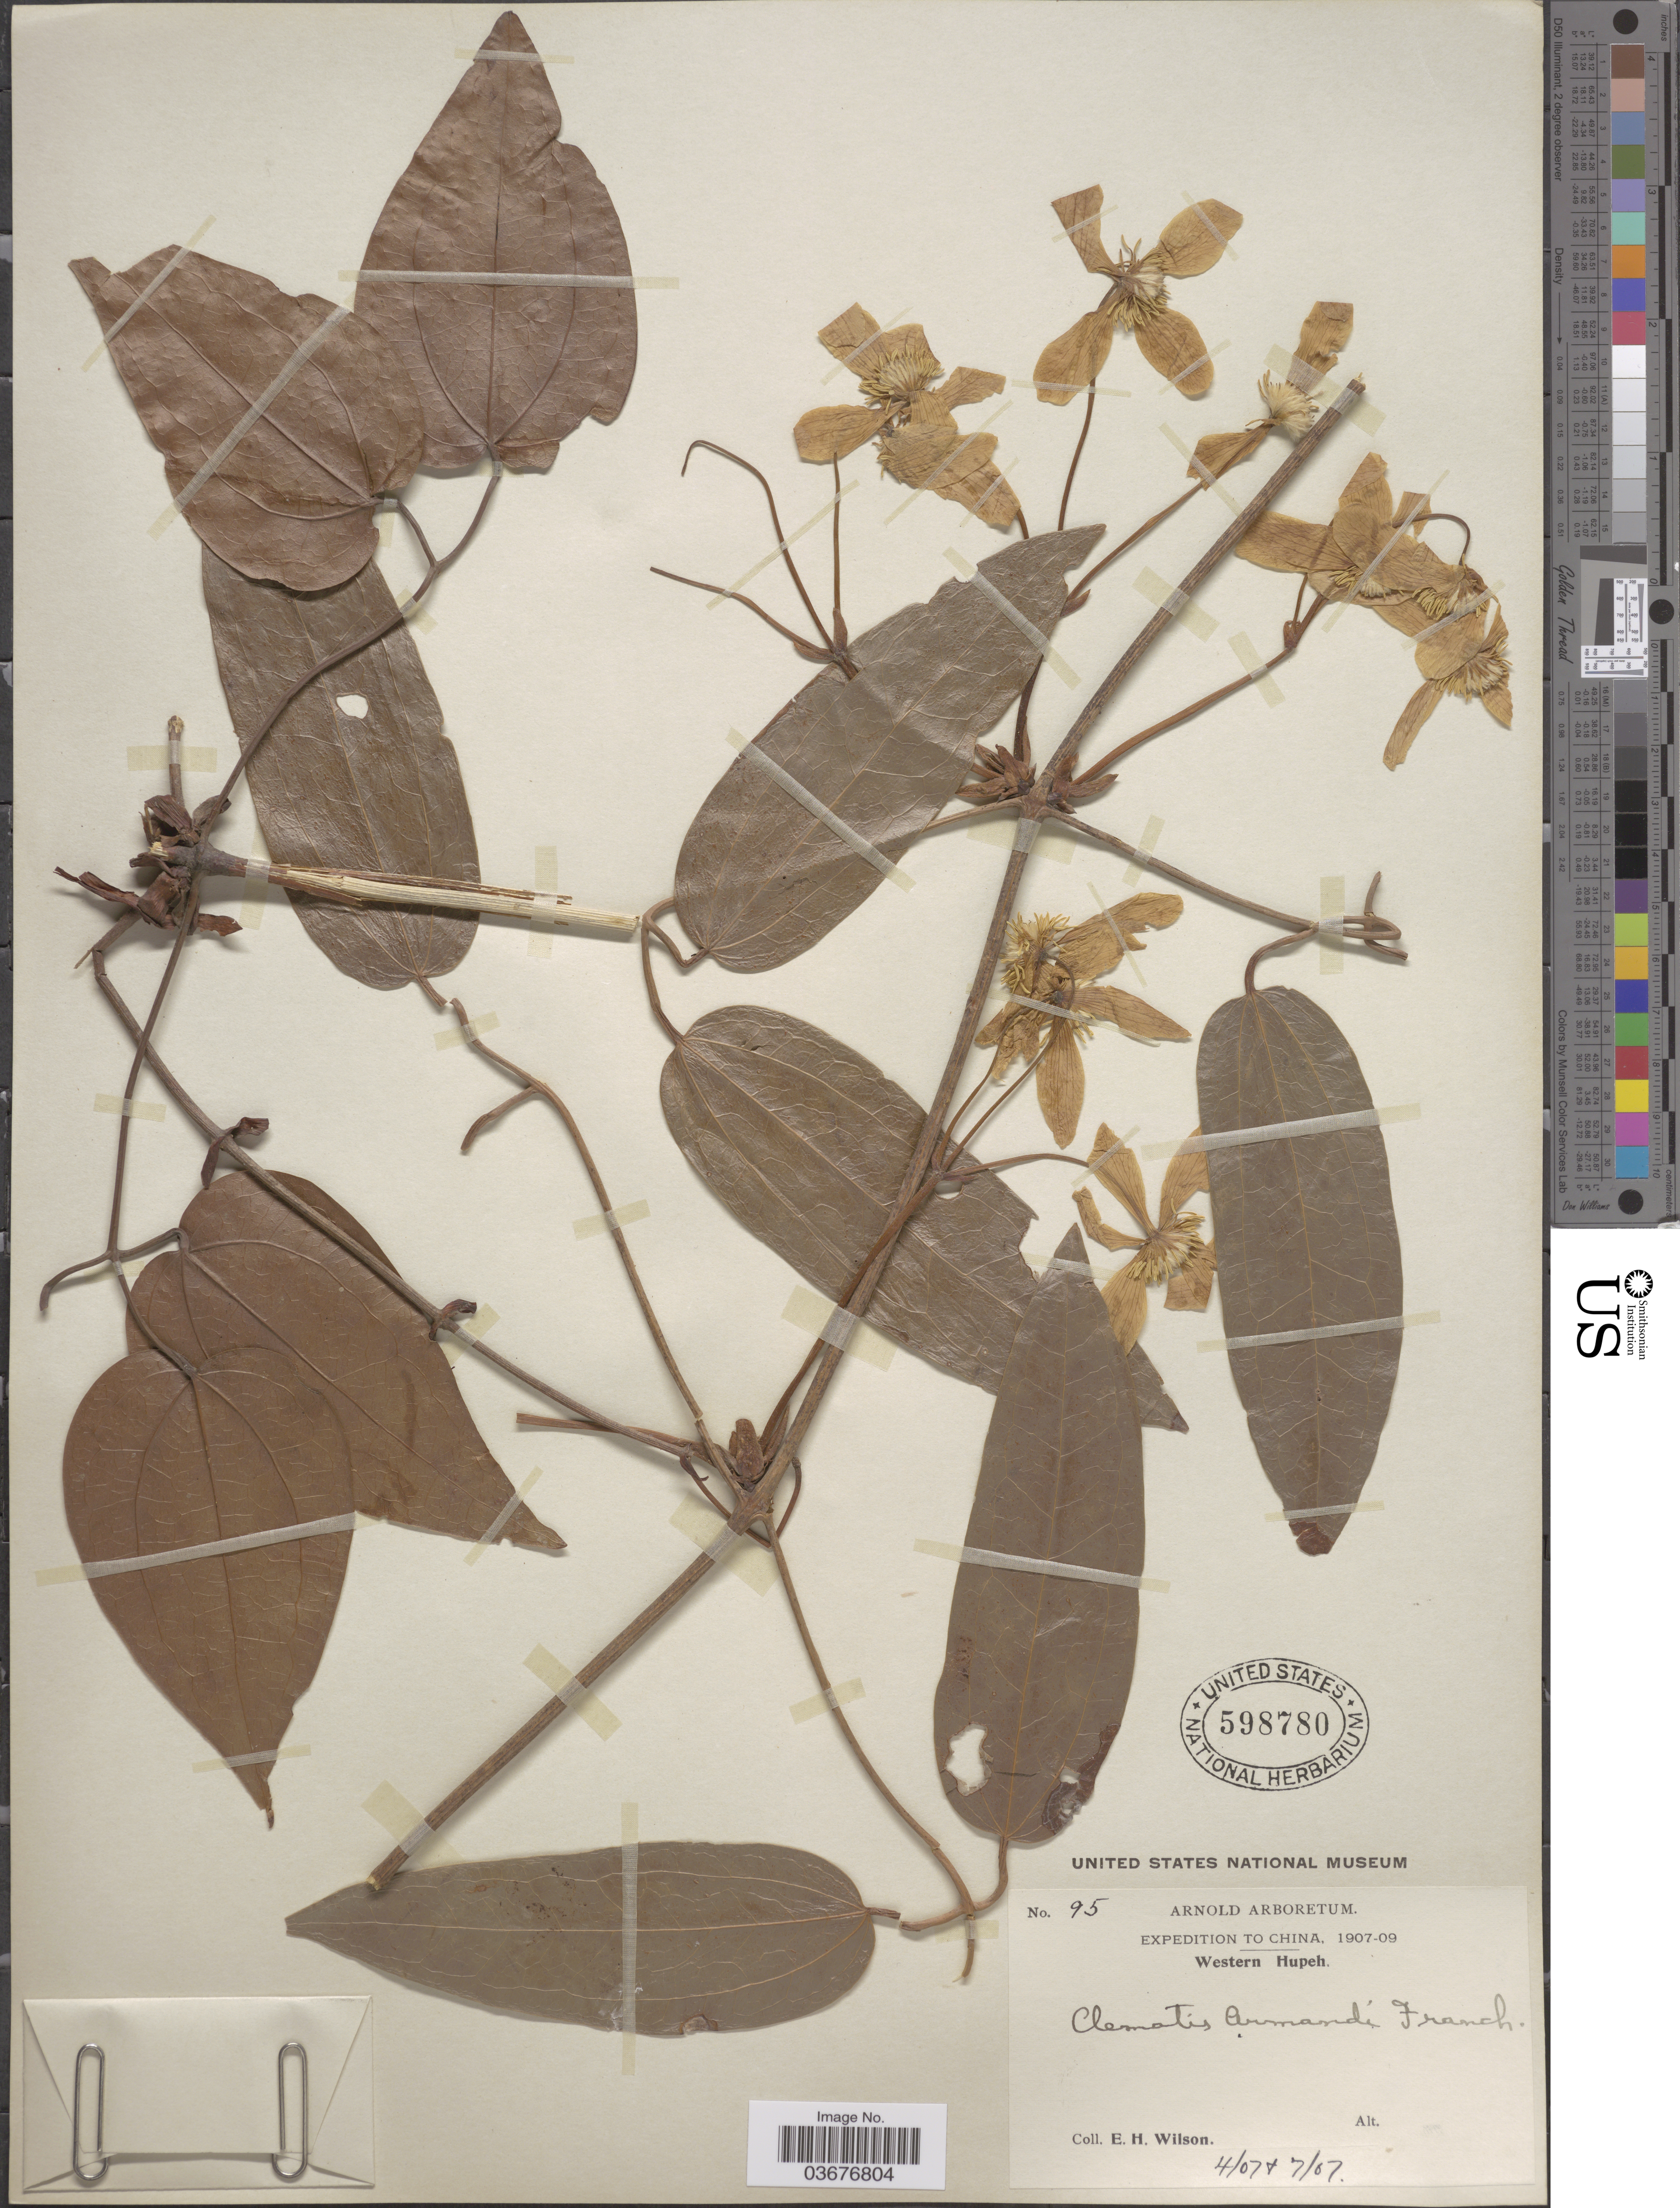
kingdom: Plantae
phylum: Tracheophyta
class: Magnoliopsida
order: Ranunculales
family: Ranunculaceae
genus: Clematis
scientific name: Clematis armandii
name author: Franch.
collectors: E. Wilson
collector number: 95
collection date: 1907-04/1907-07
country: China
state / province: Hubei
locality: Western Hupeh.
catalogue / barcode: US 598780